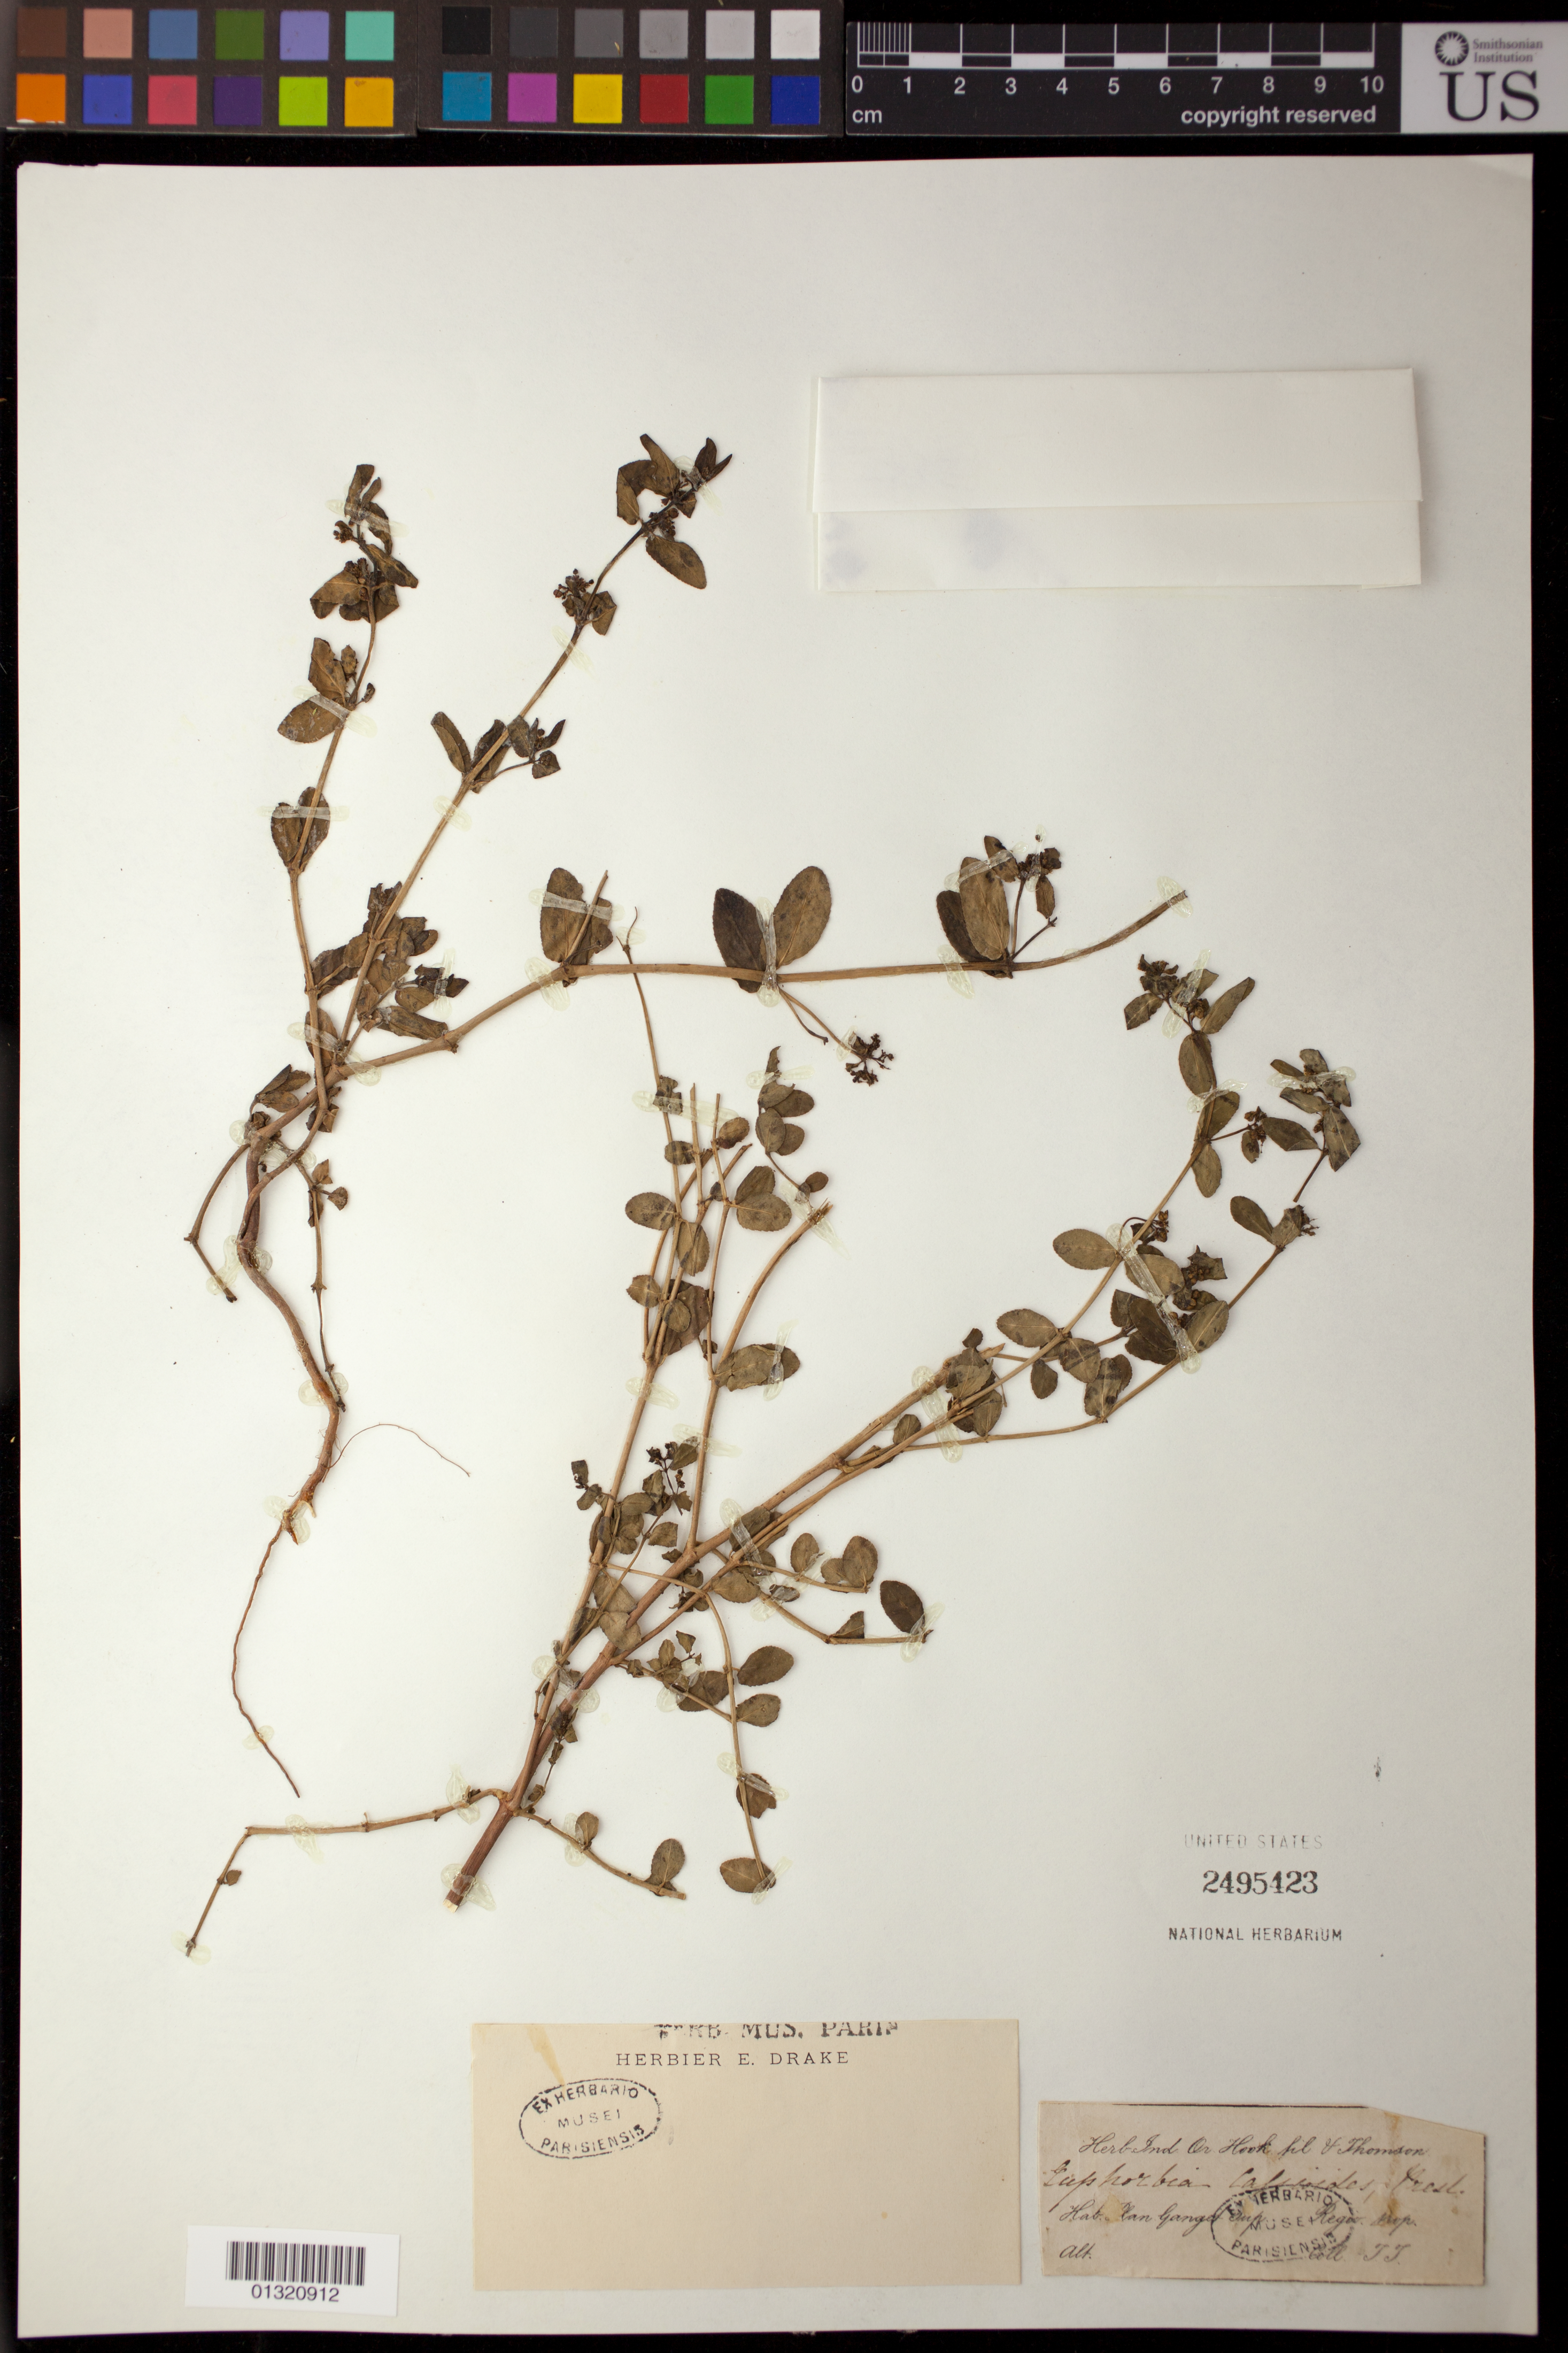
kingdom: Plantae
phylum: Tracheophyta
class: Magnoliopsida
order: Malpighiales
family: Euphorbiaceae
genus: Euphorbia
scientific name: Euphorbia indica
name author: Lam.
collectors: T. Thomson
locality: Plan Granger [interpreted]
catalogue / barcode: US 2495423